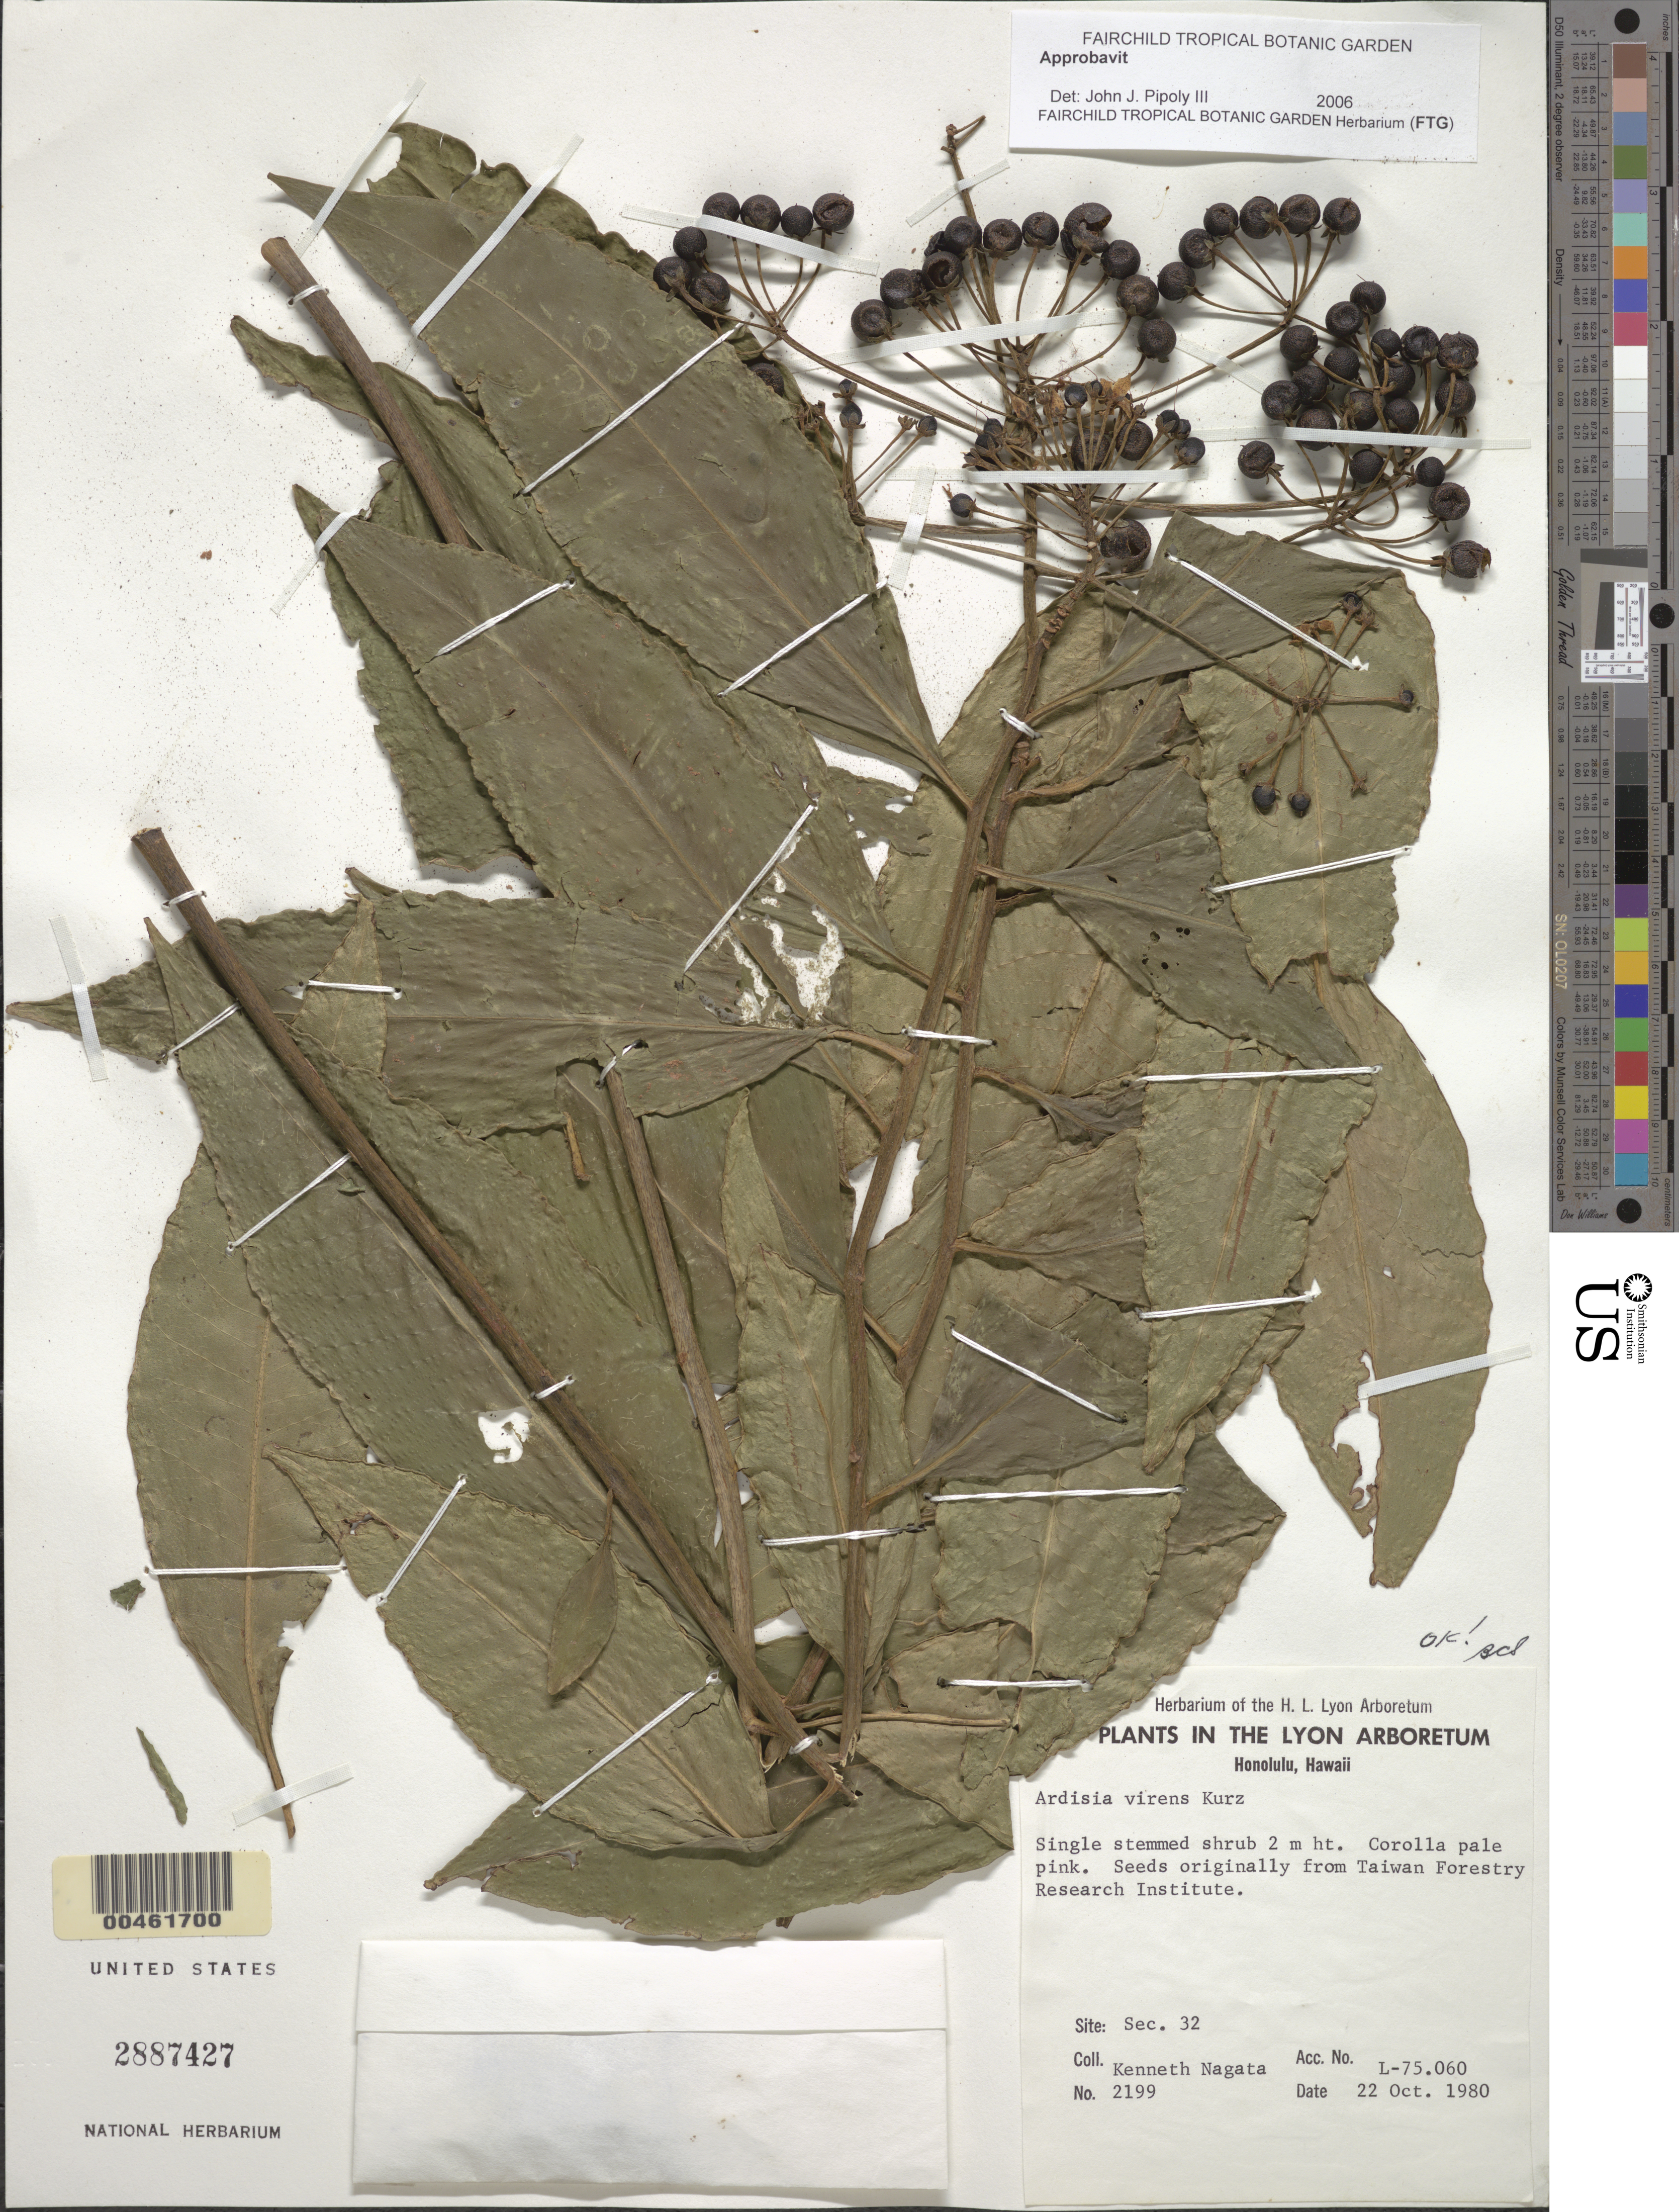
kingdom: Plantae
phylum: Tracheophyta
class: Magnoliopsida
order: Ericales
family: Primulaceae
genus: Ardisia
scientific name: Ardisia virens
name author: Kurz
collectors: K. Nagata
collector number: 2199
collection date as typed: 22 Oct 1980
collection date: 1980-10-22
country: United States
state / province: Hawaii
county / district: Honolulu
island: Oahu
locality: Herbarium of the H.L. Arboretum, Sec. 32, Honolulu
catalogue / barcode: US 2887427